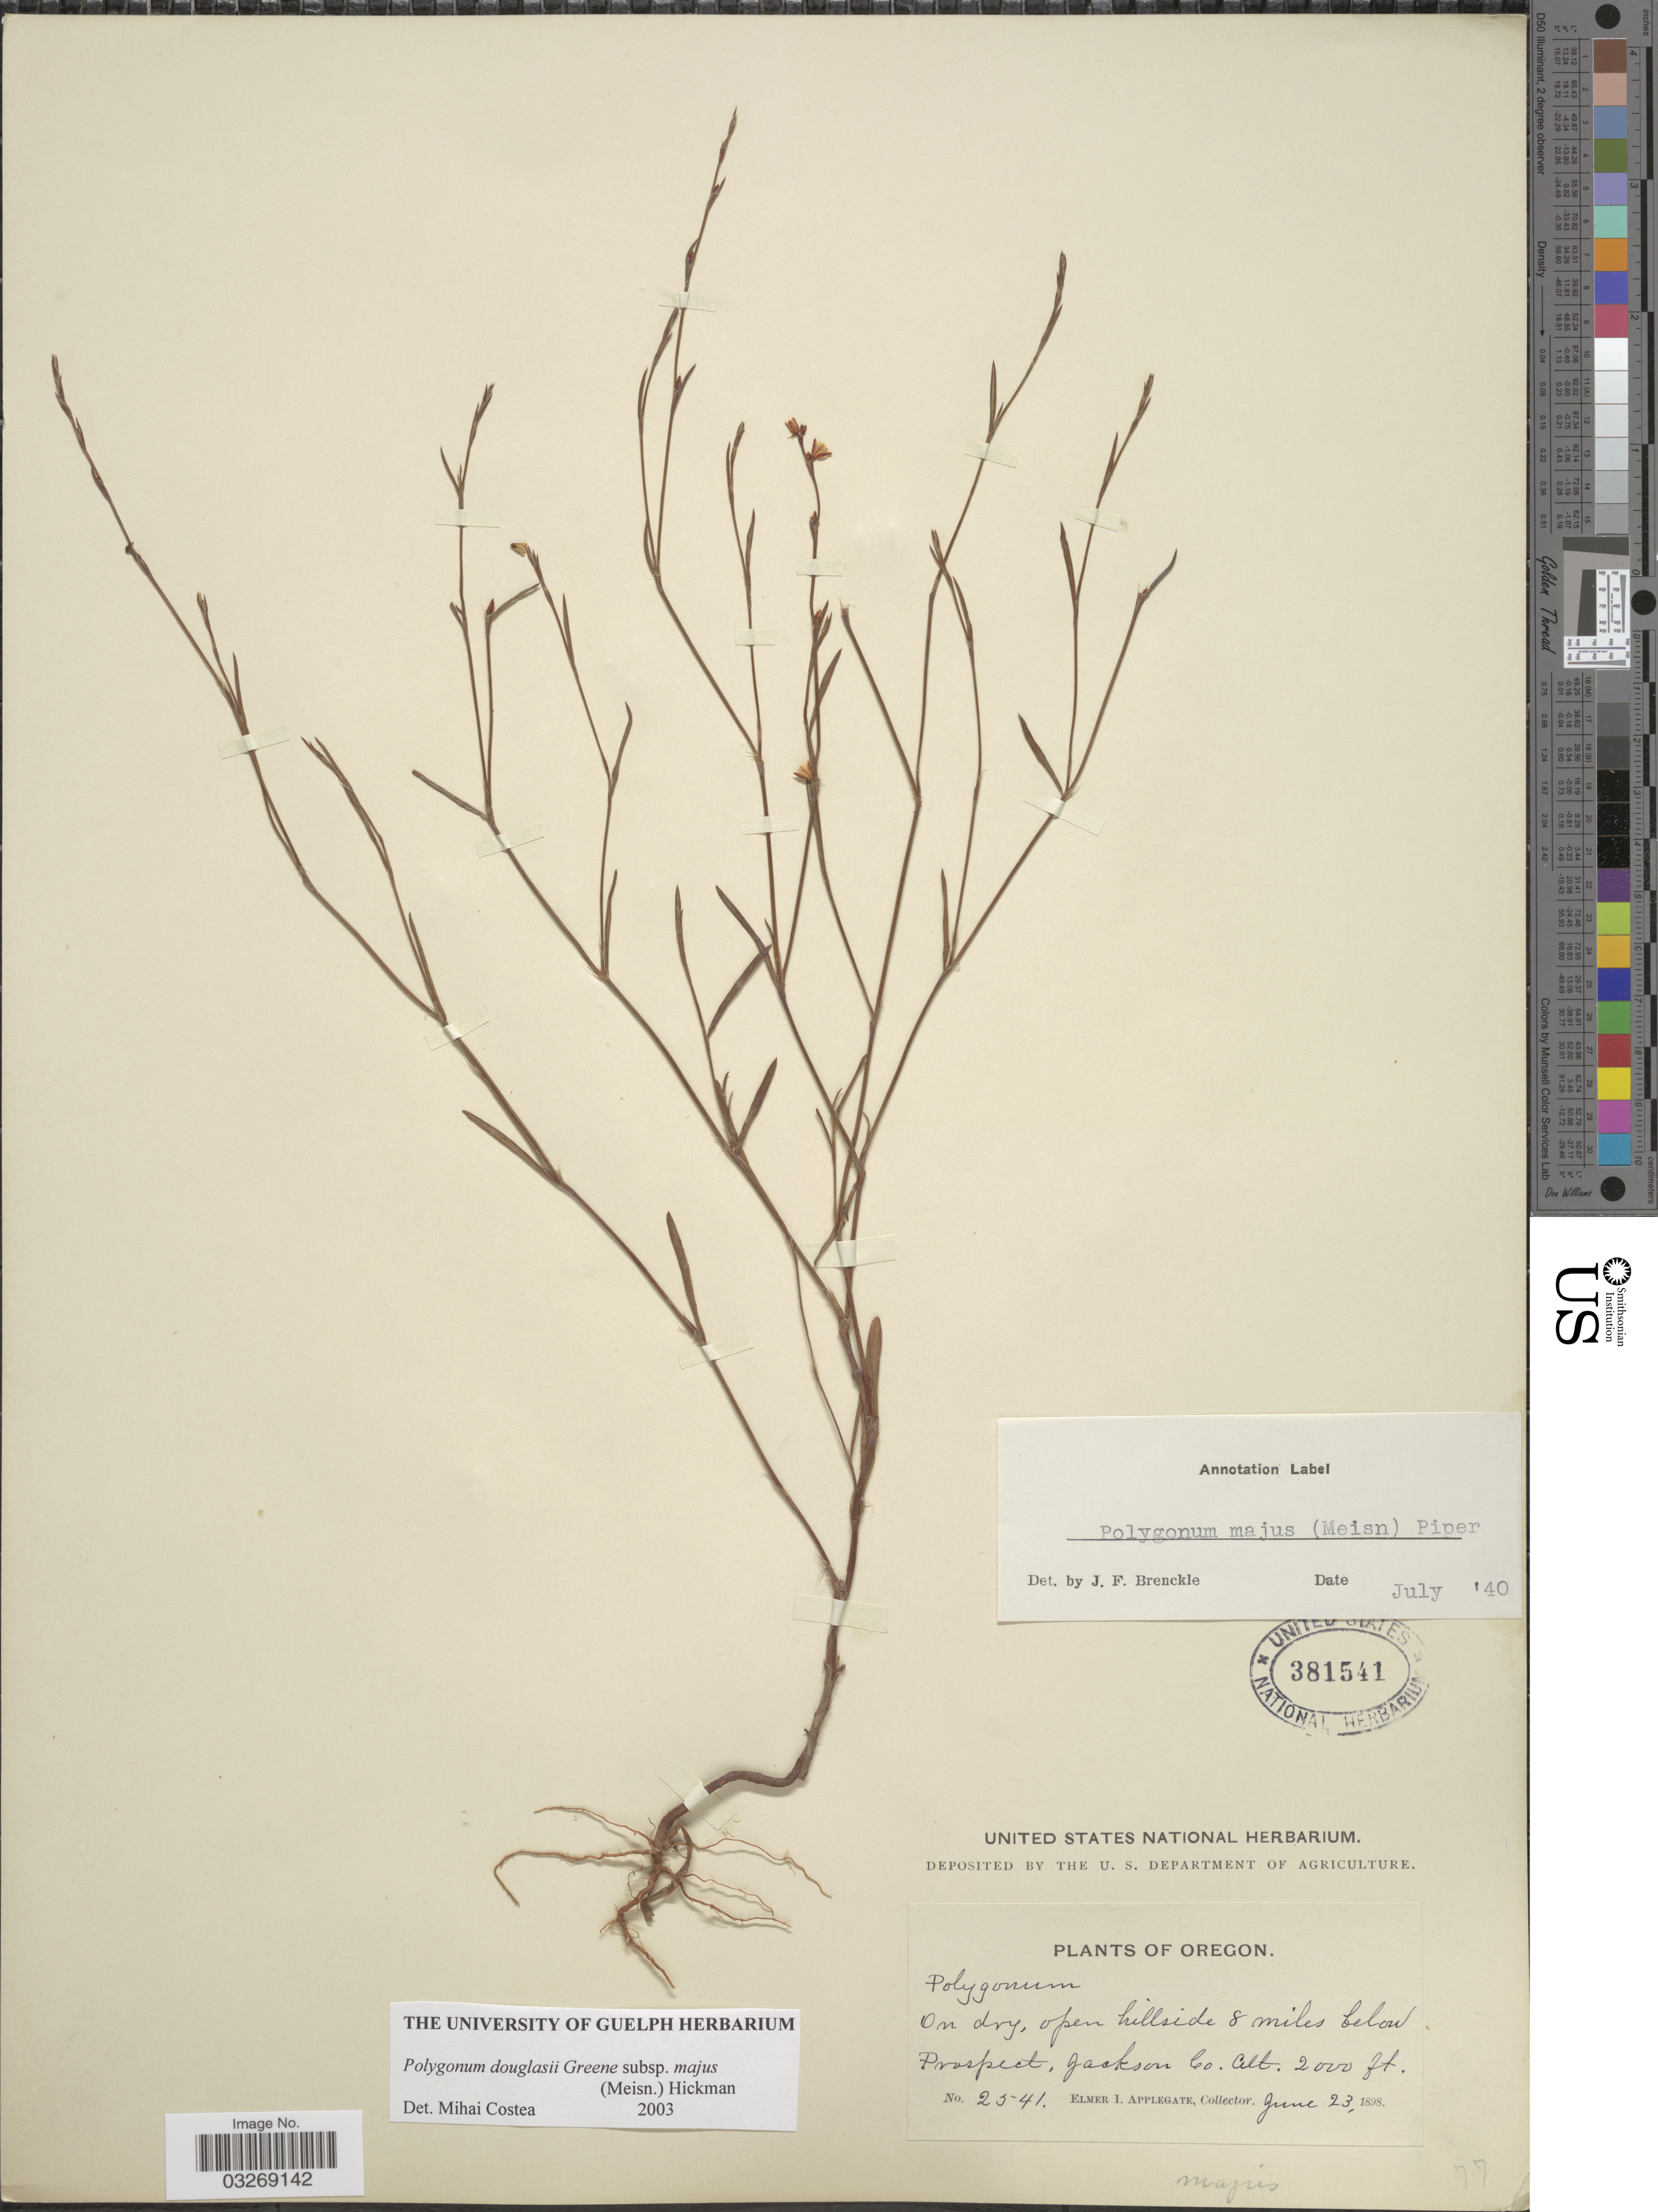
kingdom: Plantae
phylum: Tracheophyta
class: Magnoliopsida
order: Caryophyllales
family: Polygonaceae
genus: Polygonum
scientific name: Polygonum douglasii subsp. majus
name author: (Meisn.) Hickman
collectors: E. I. Applegate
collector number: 2541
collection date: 1898-06-23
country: United States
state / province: Oregon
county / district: Jackson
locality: On dry, open hillside 8 miles below Prospect, Jackson Co.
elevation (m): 610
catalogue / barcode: US 381541